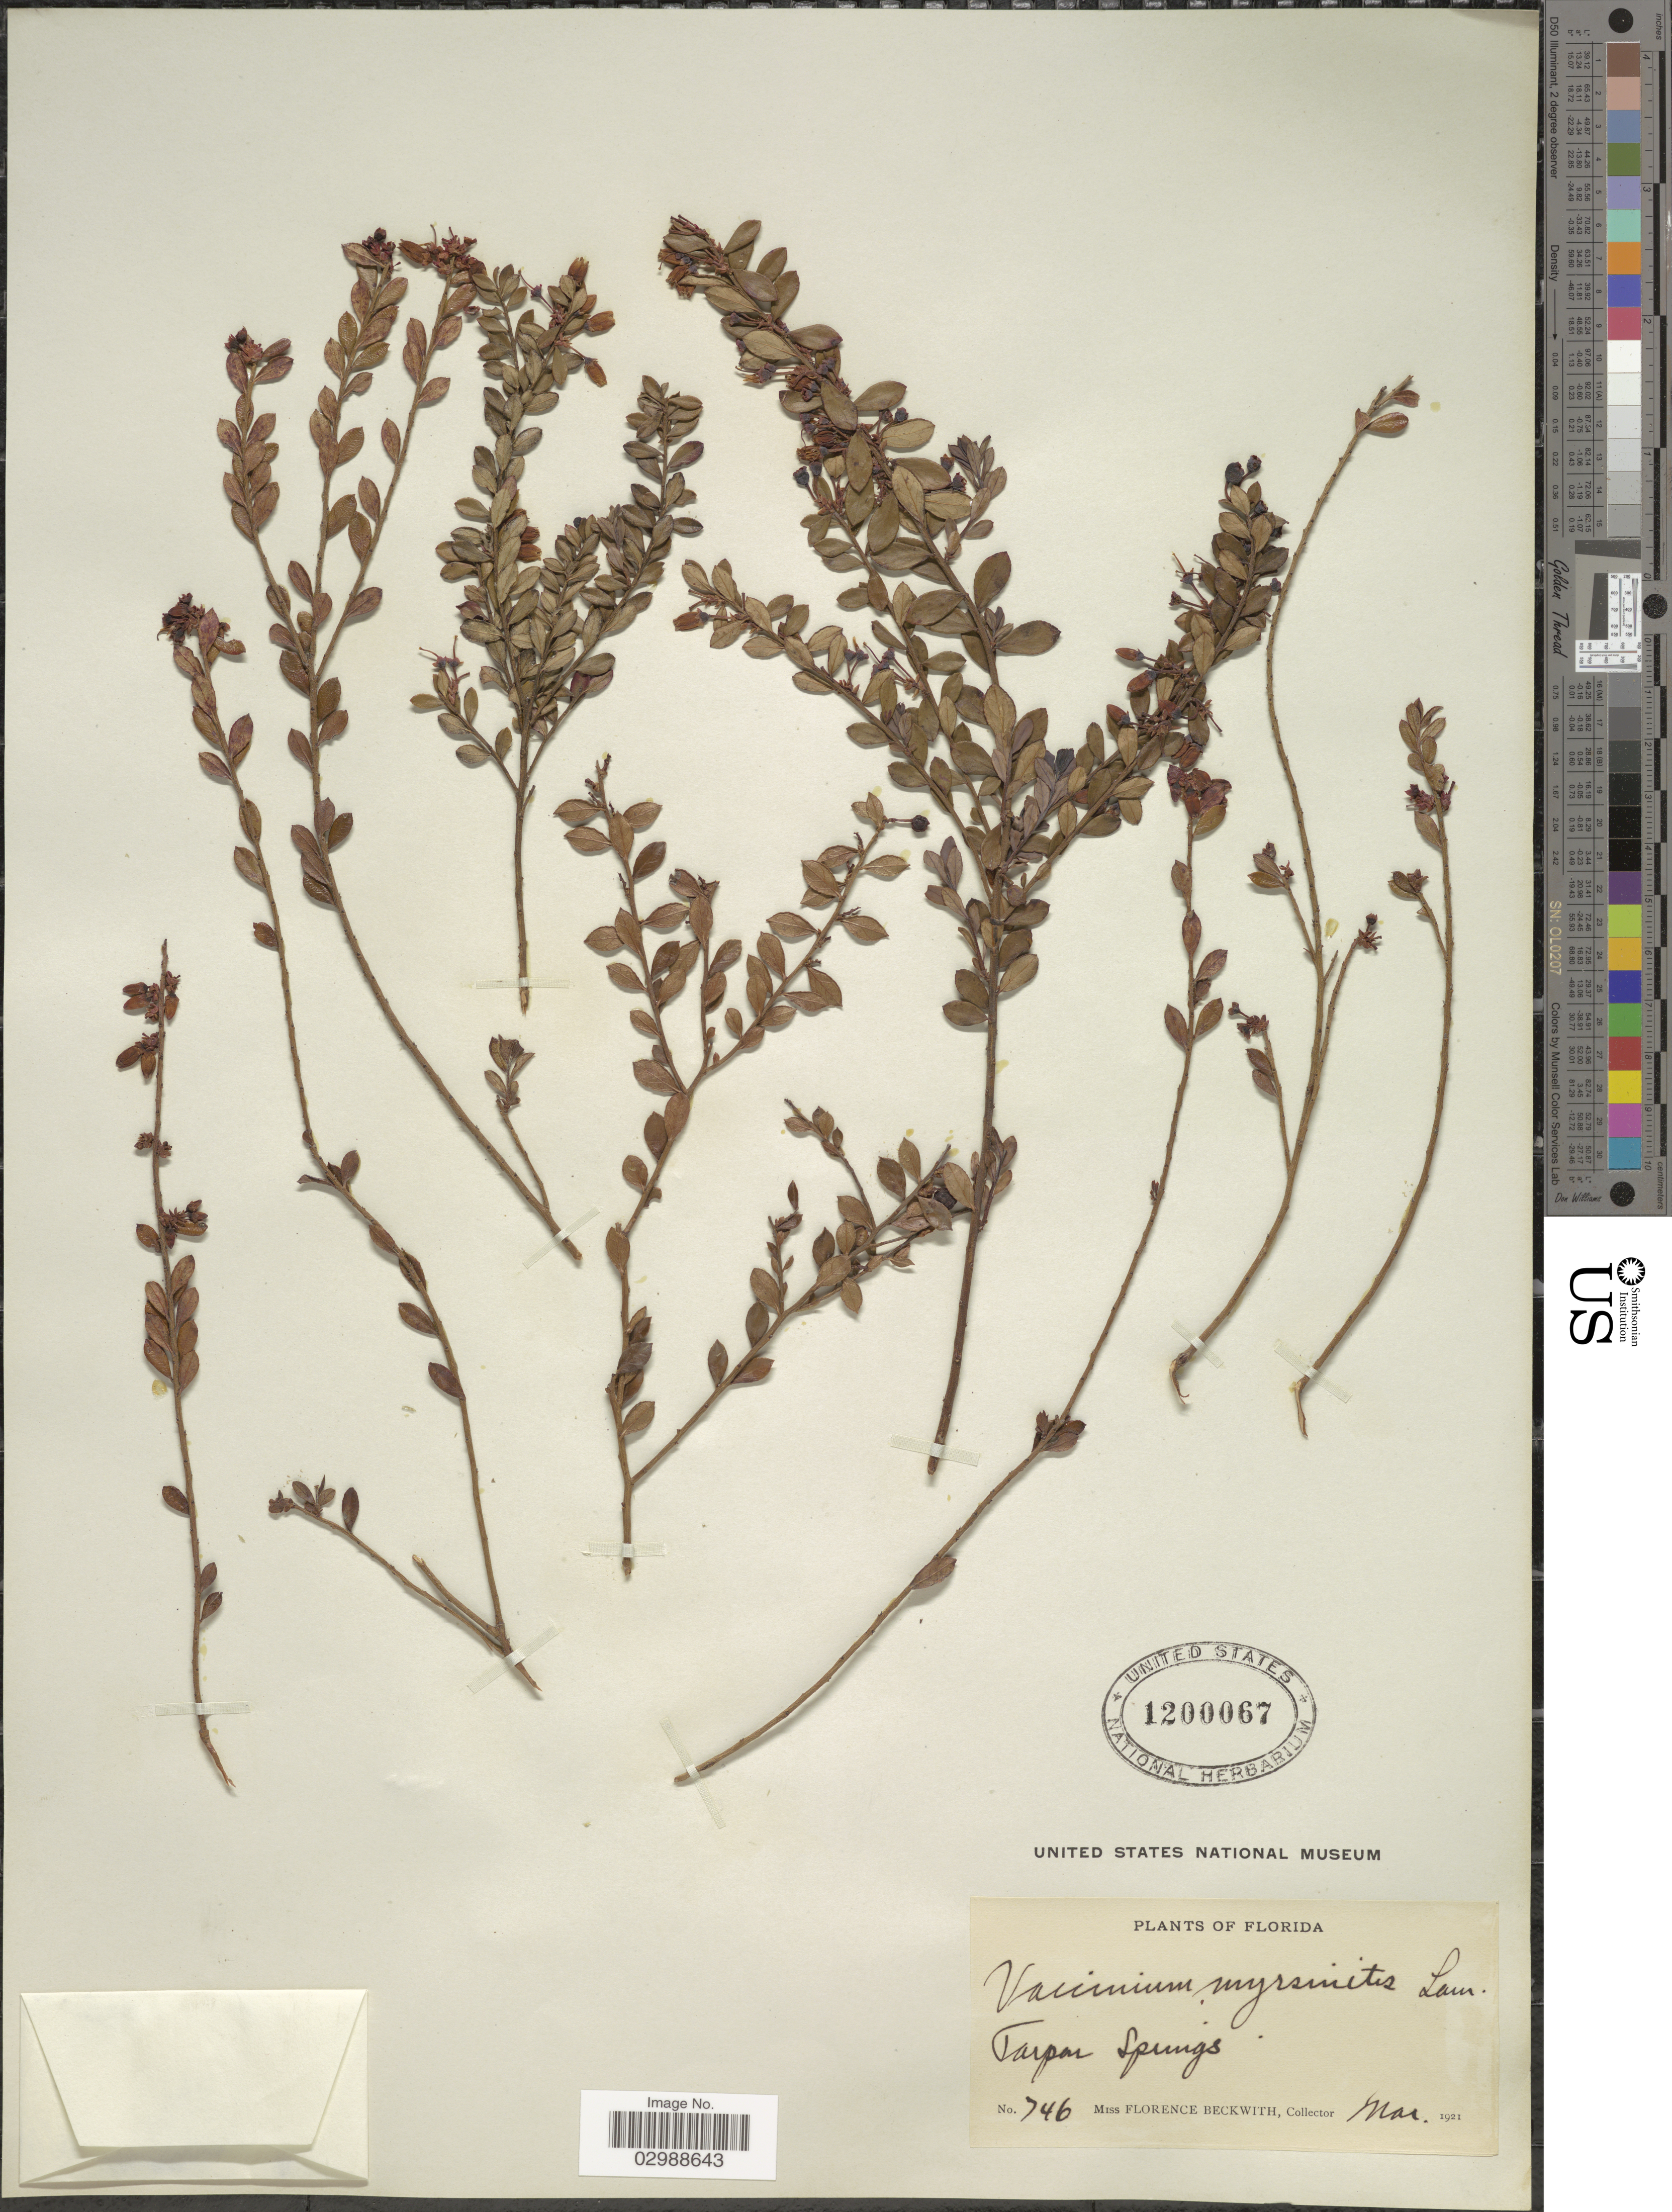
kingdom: Plantae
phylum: Tracheophyta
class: Magnoliopsida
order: Ericales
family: Ericaceae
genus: Vaccinium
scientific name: Vaccinium myrsinites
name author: Lam.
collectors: F. Beckwith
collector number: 746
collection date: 1921-03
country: United States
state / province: Florida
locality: Tarpar Springs.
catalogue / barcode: US 1200067